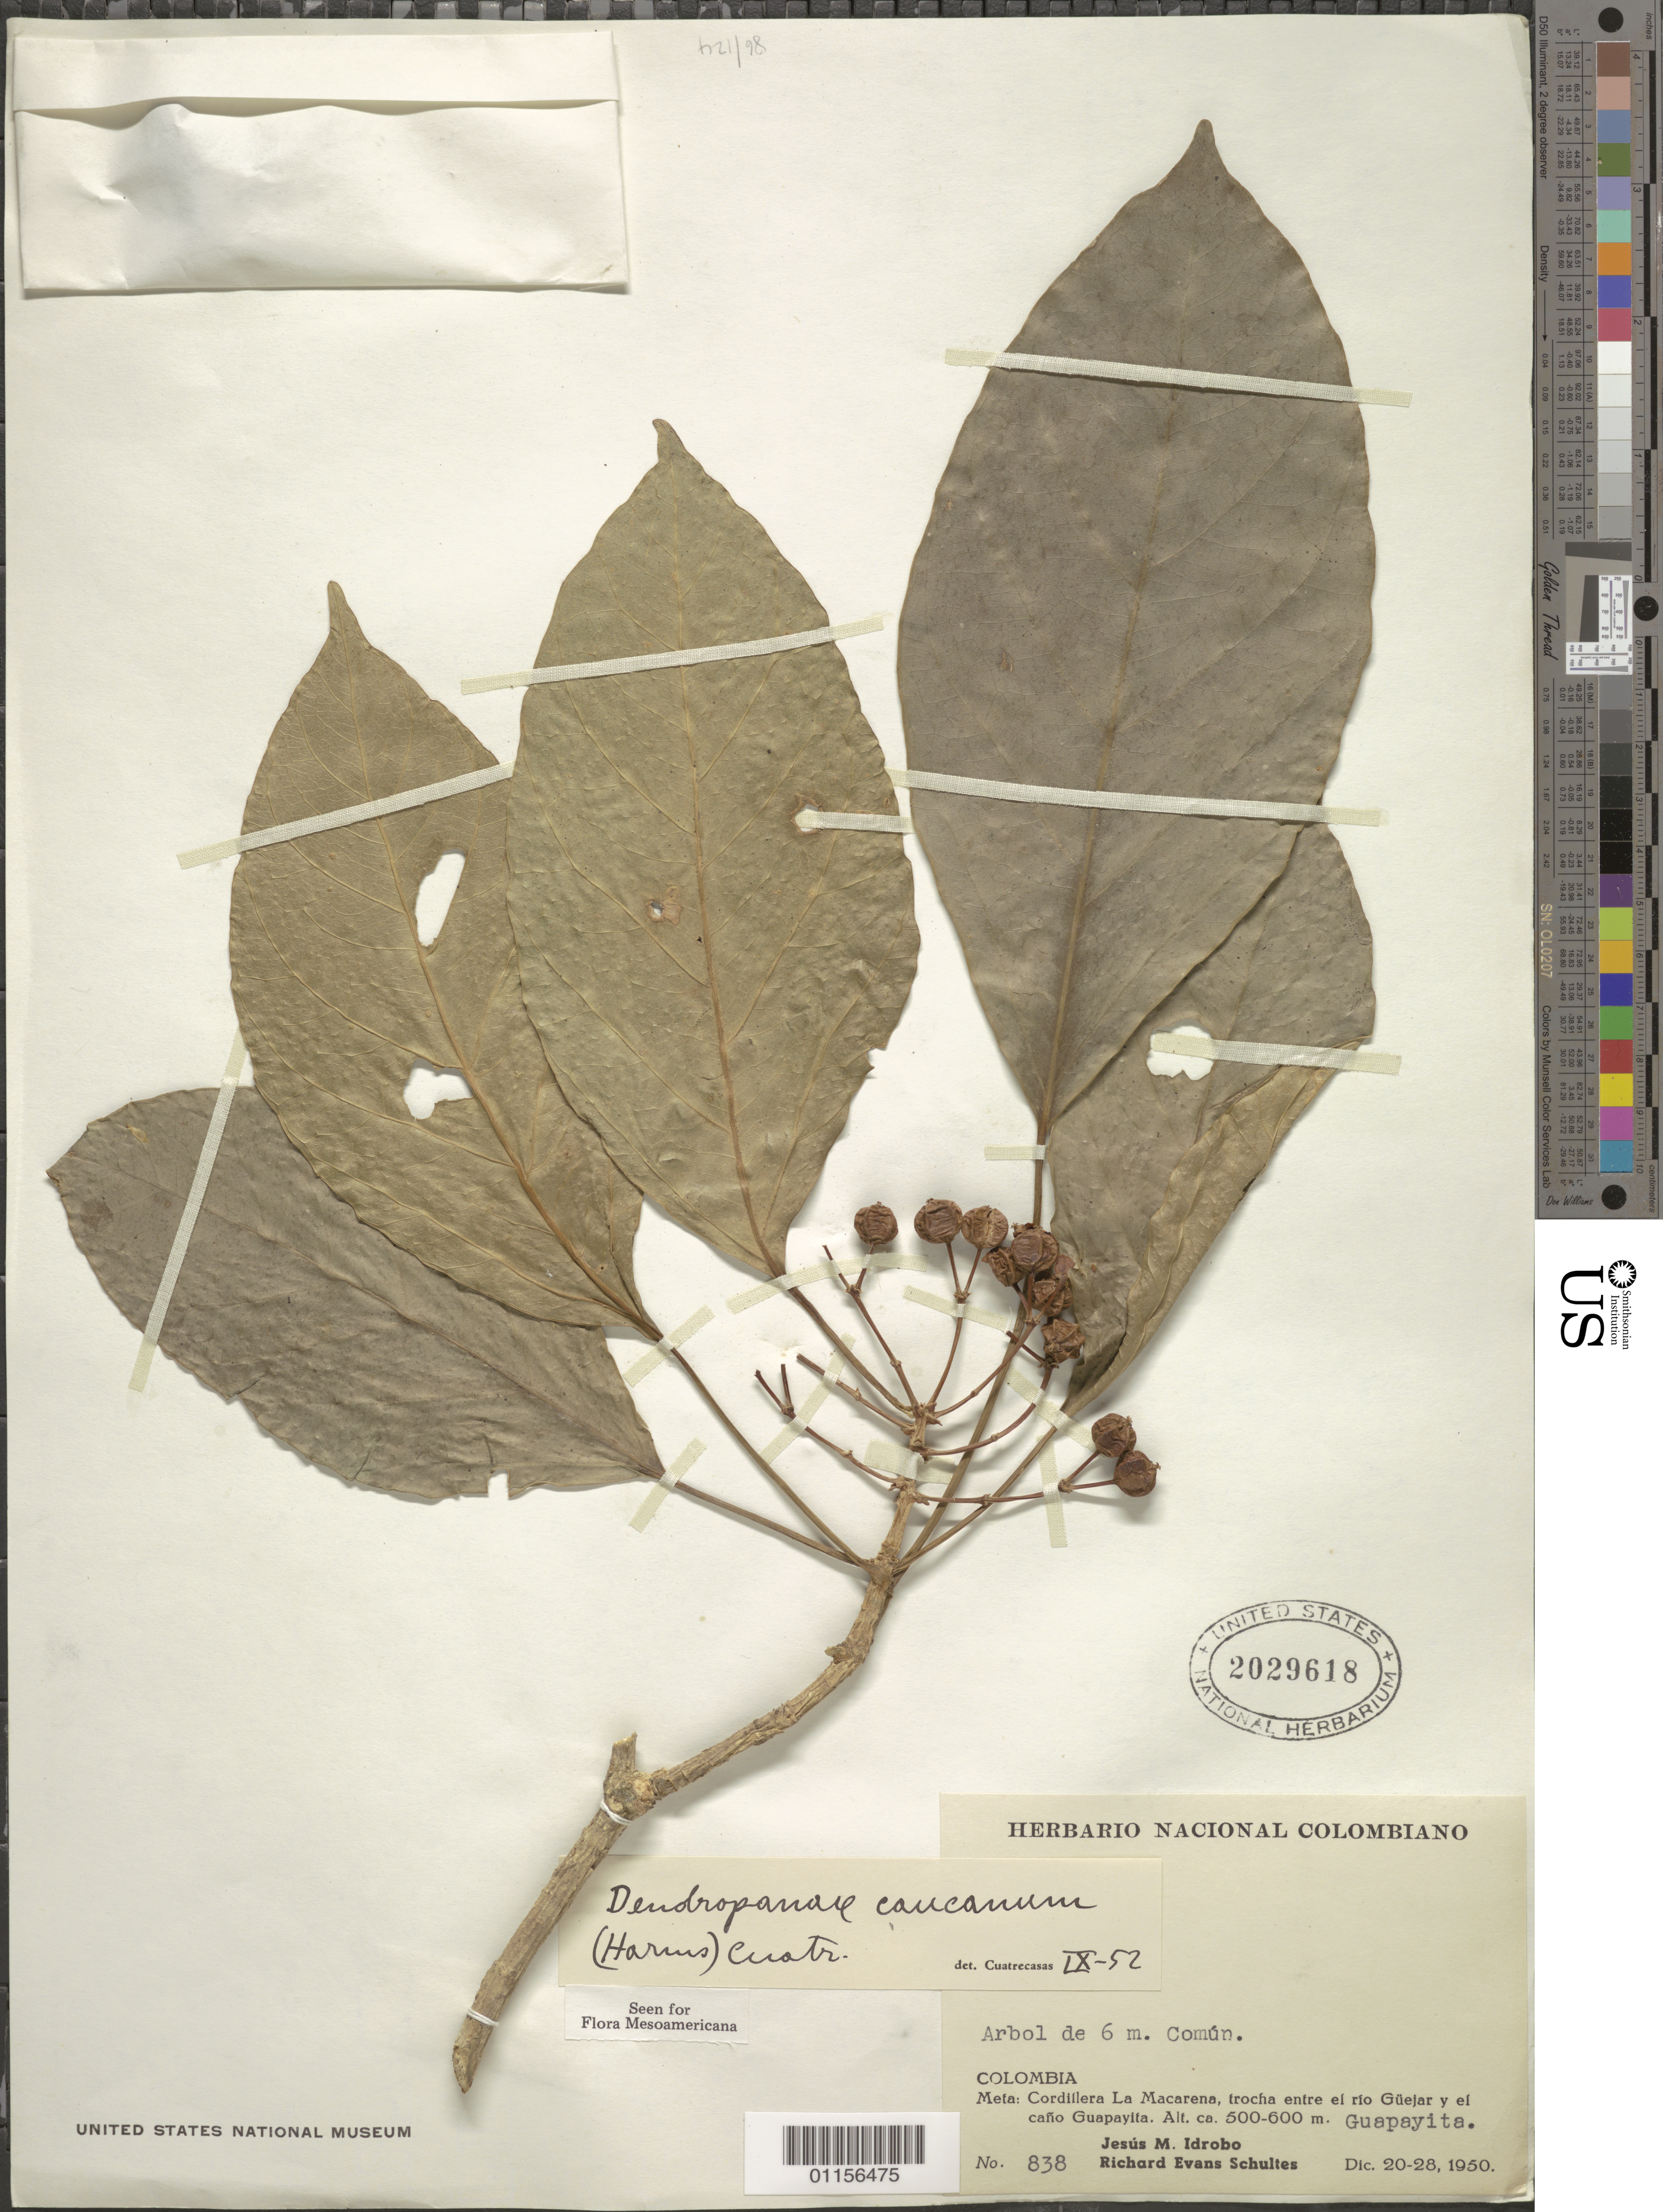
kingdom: Plantae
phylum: Tracheophyta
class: Magnoliopsida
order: Apiales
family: Araliaceae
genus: Dendropanax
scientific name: Dendropanax caucanus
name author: (Harms) Harms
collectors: J. M. Idrobo & R. E. Schultes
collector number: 838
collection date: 1950-12-20/1950-12-28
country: Colombia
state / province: Meta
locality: Cordillera La Macarena, trocha entre el rio Guejar y el cano Guapayita. Guapayita.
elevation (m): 500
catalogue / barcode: US 2029618